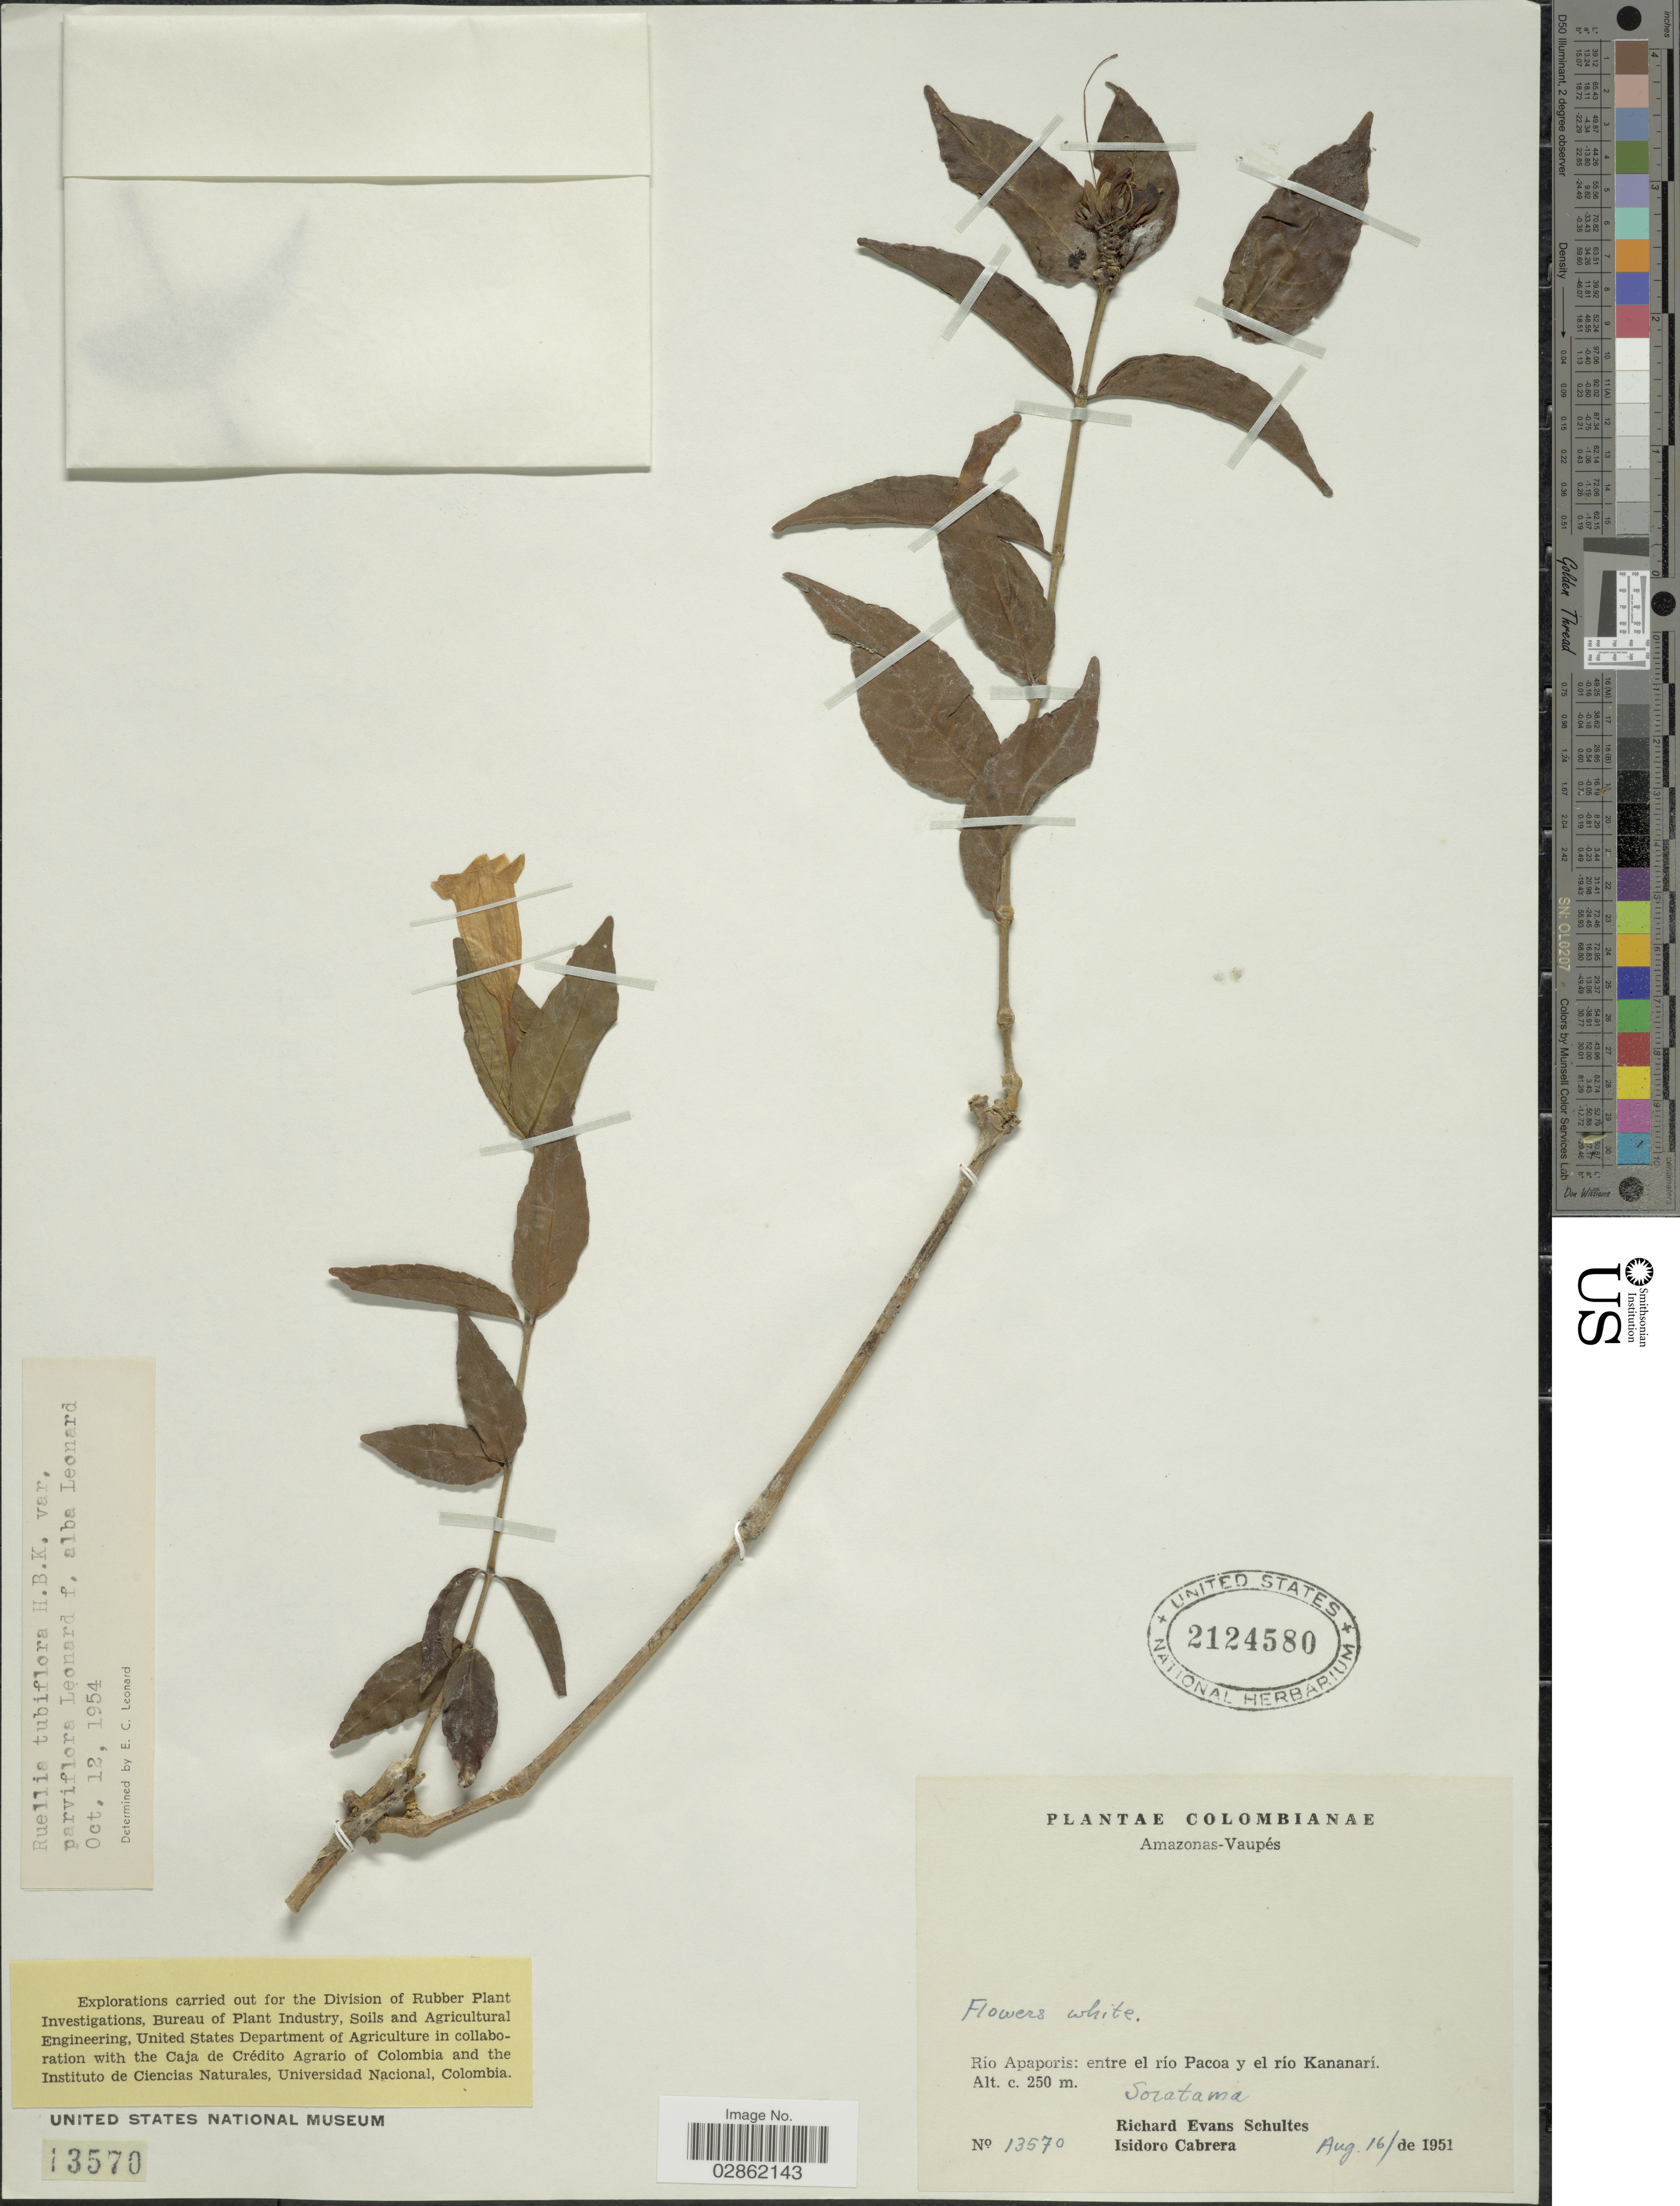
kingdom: Plantae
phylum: Tracheophyta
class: Magnoliopsida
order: Lamiales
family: Acanthaceae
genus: Ruellia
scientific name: Ruellia sprucei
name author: Lindau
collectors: R. E. Schultes & I. Cabrera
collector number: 13570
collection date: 1951-08-16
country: Colombia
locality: Amazonas-Vaupés, Río Apaporis: entre el río Pacoa y el río Kananarí.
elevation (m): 250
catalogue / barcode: US 2124580